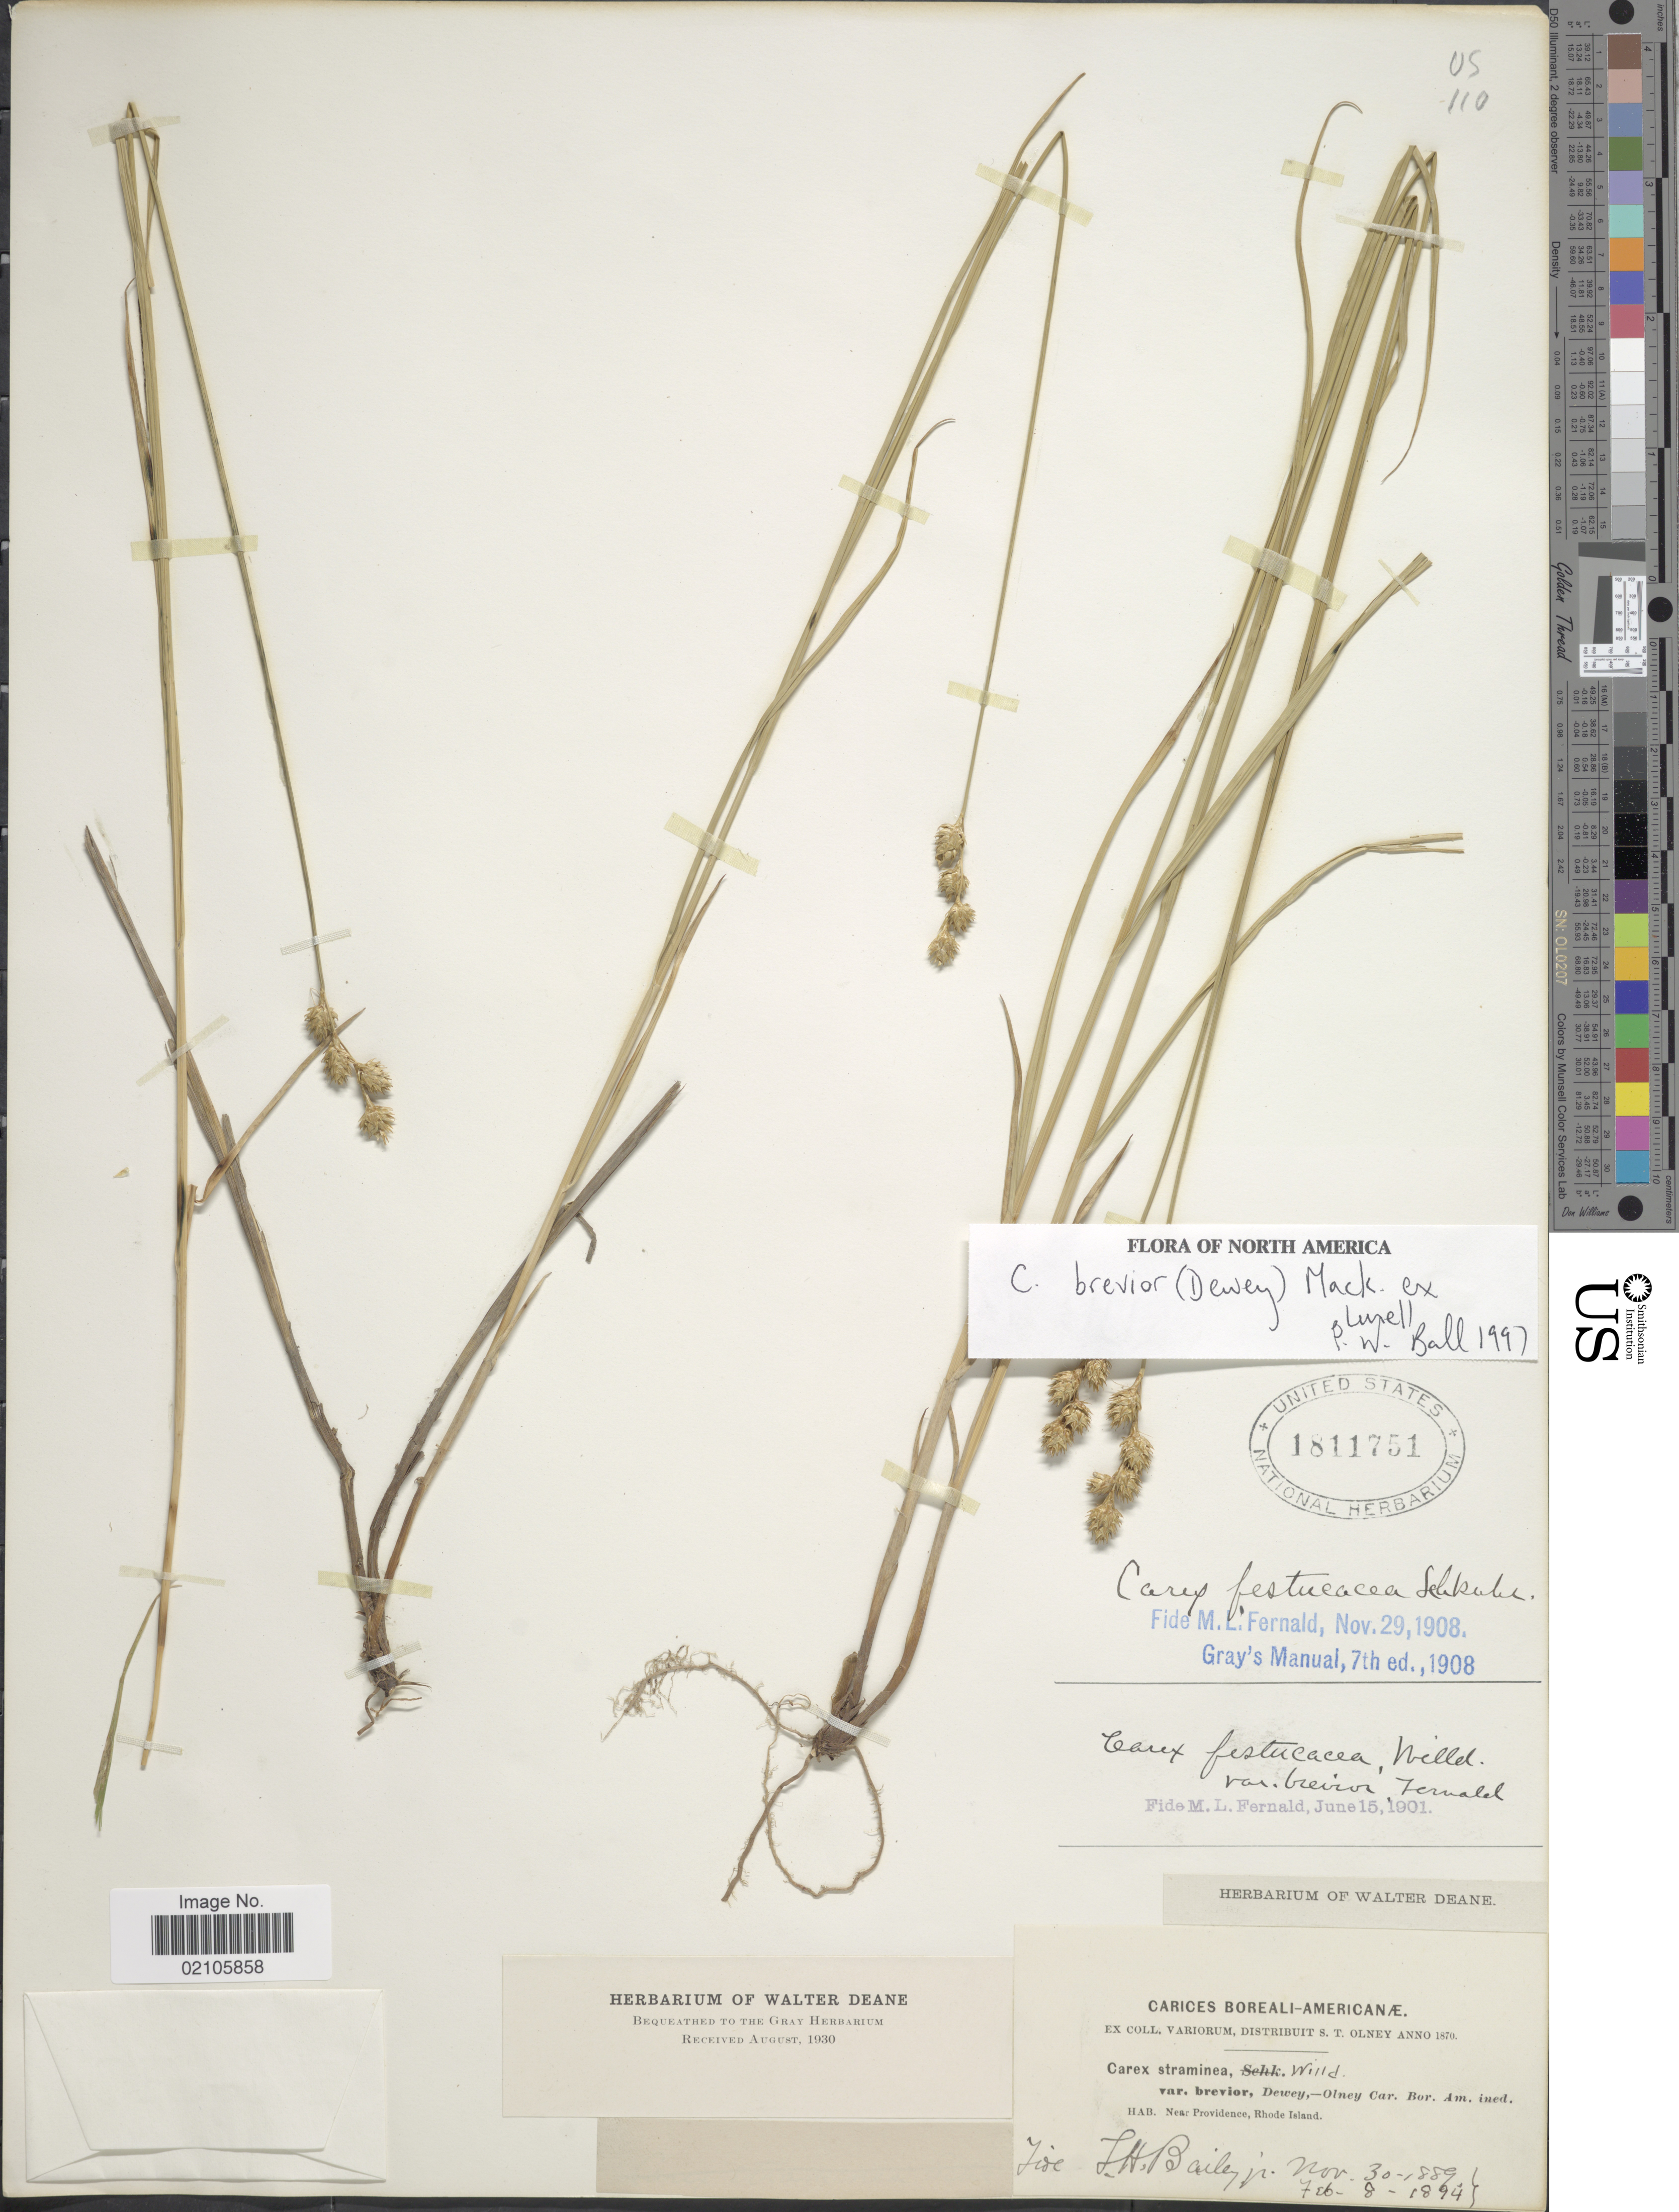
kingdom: Plantae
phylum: Tracheophyta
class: Liliopsida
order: Poales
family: Cyperaceae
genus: Carex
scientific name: Carex brevior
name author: (Dewey) Mack. ex Lunell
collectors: L. H. Bailey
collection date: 1889-11-30/1894-02-08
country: United States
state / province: Rhode Island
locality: Boreali-Americanae, Near Providence.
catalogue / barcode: US 1811751